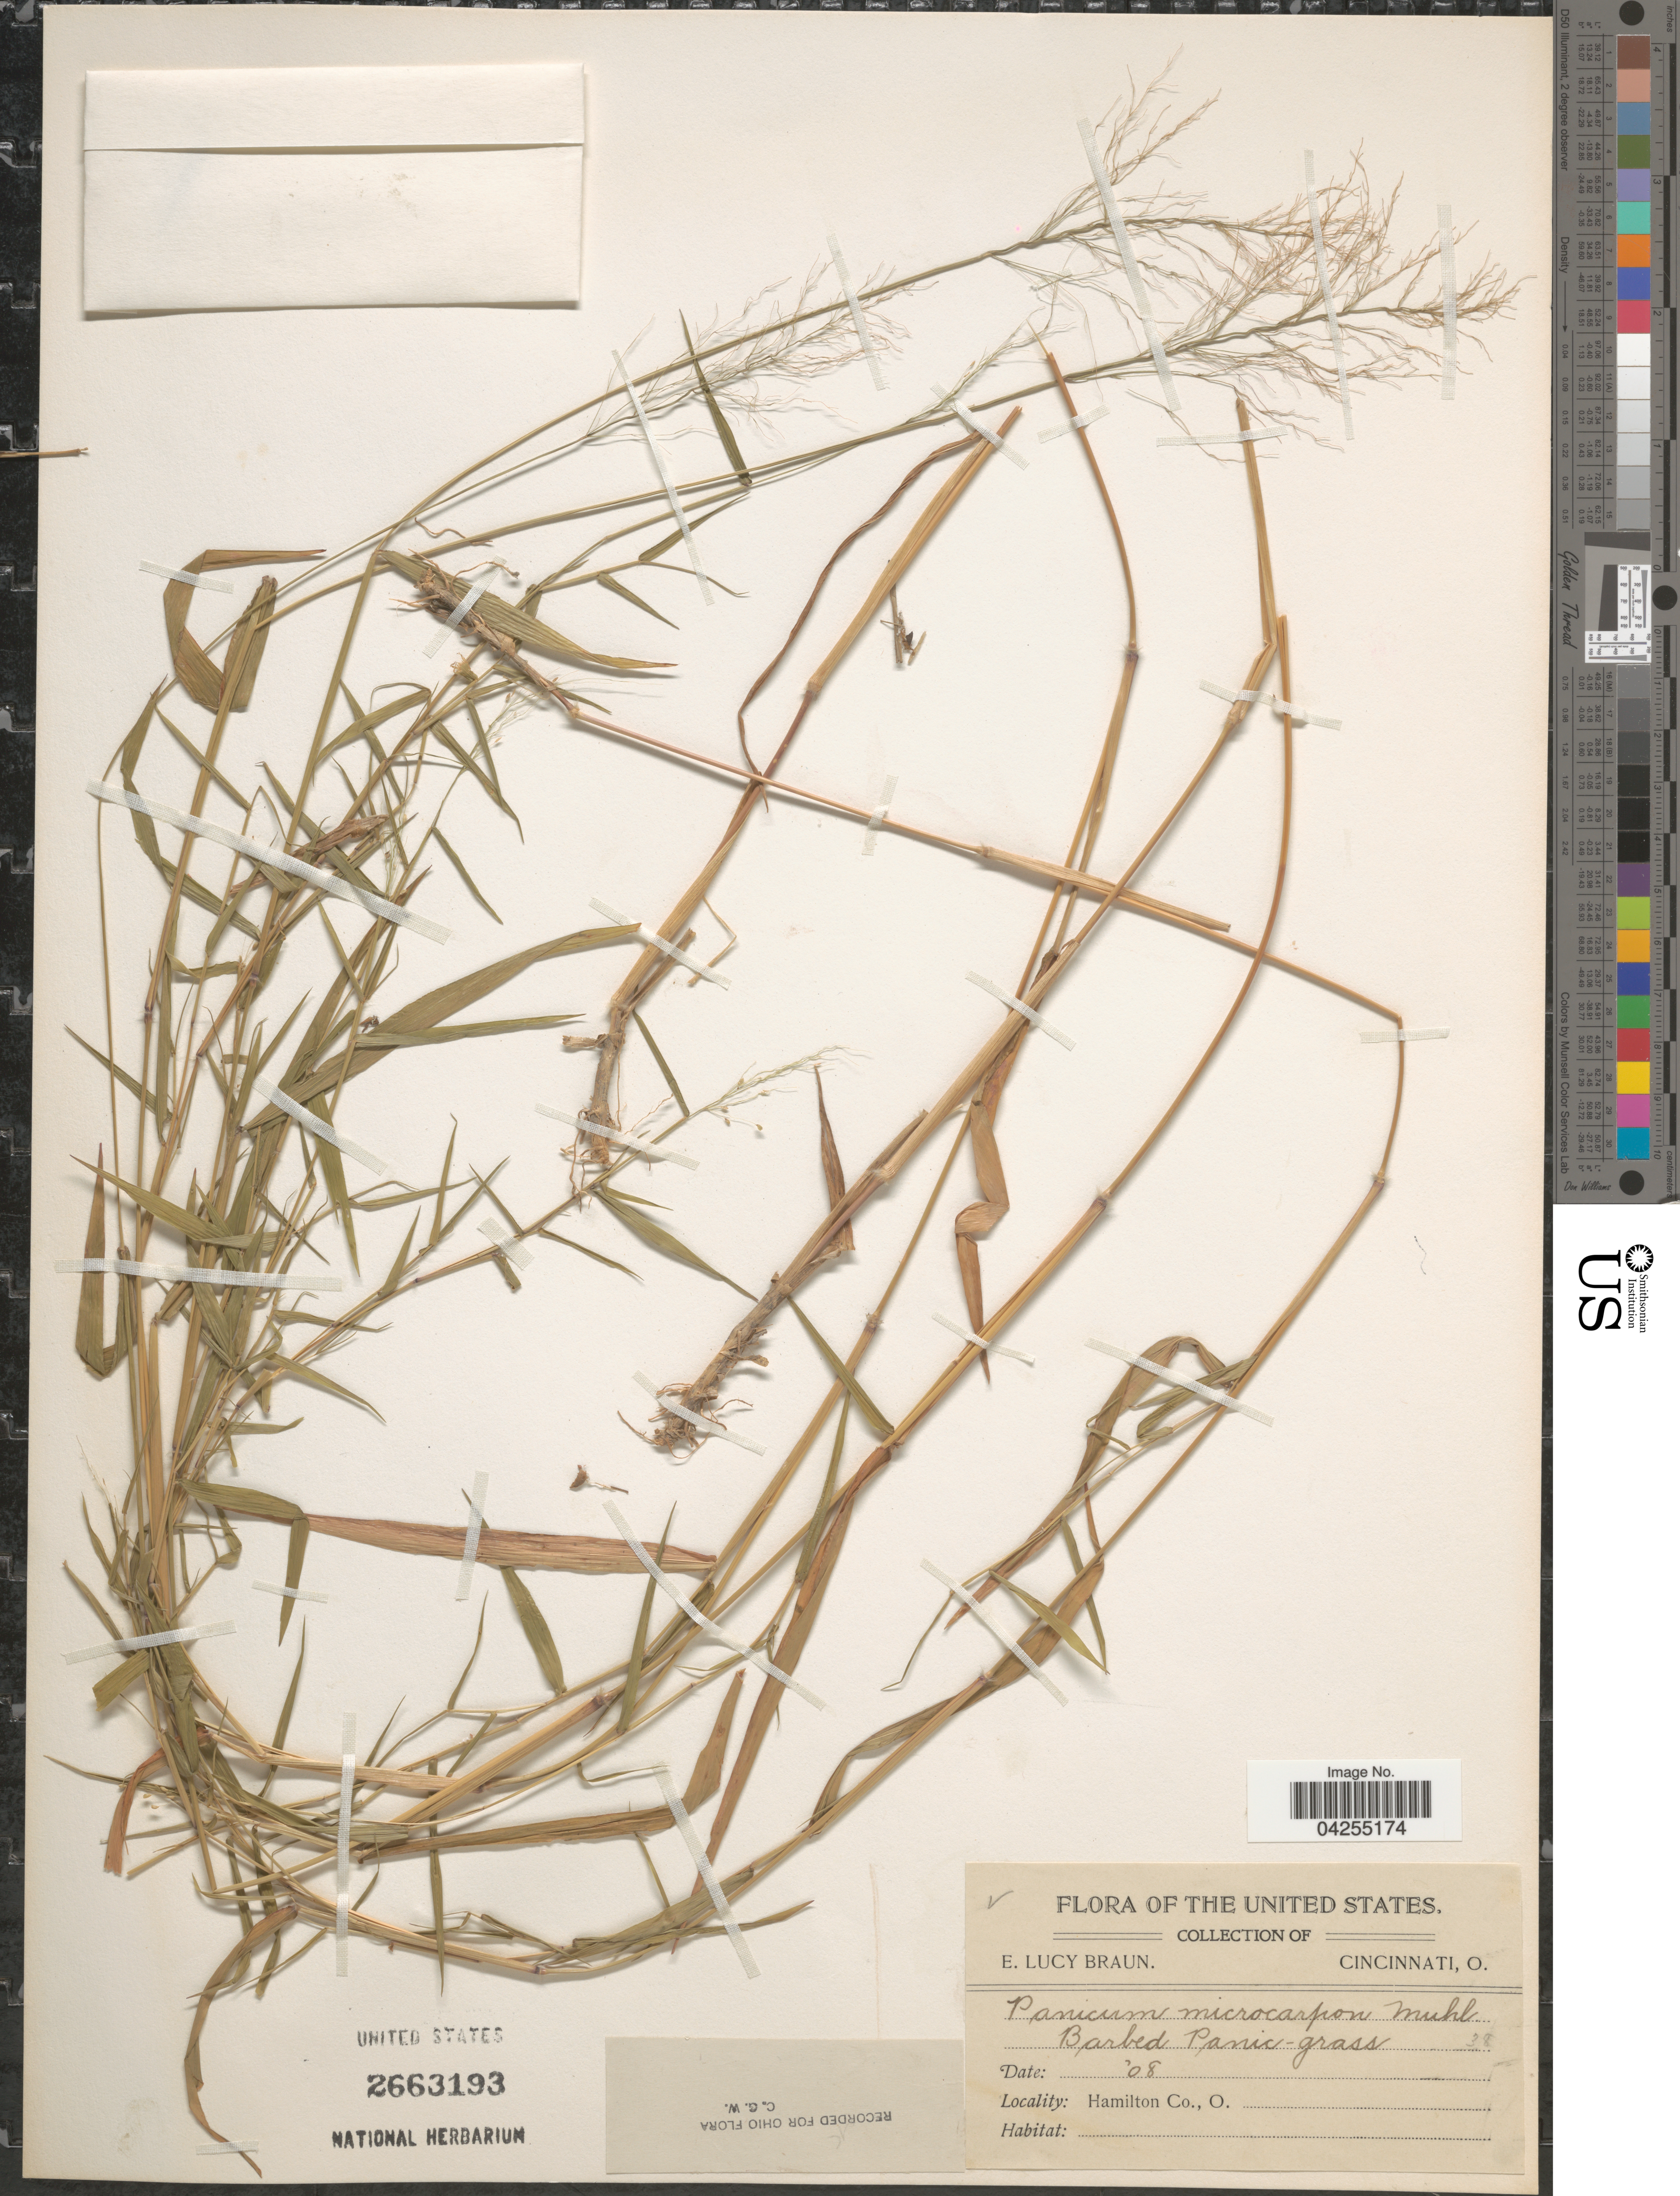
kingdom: Plantae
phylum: Tracheophyta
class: Liliopsida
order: Poales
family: Poaceae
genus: Dichanthelium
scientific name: Dichanthelium dichotomum var. dichotomum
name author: (L.) Gould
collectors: E. L. Braun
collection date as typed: Transcribed d/m/y: //8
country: United States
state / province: Ohio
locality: Hamilton Co.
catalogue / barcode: US 2663193